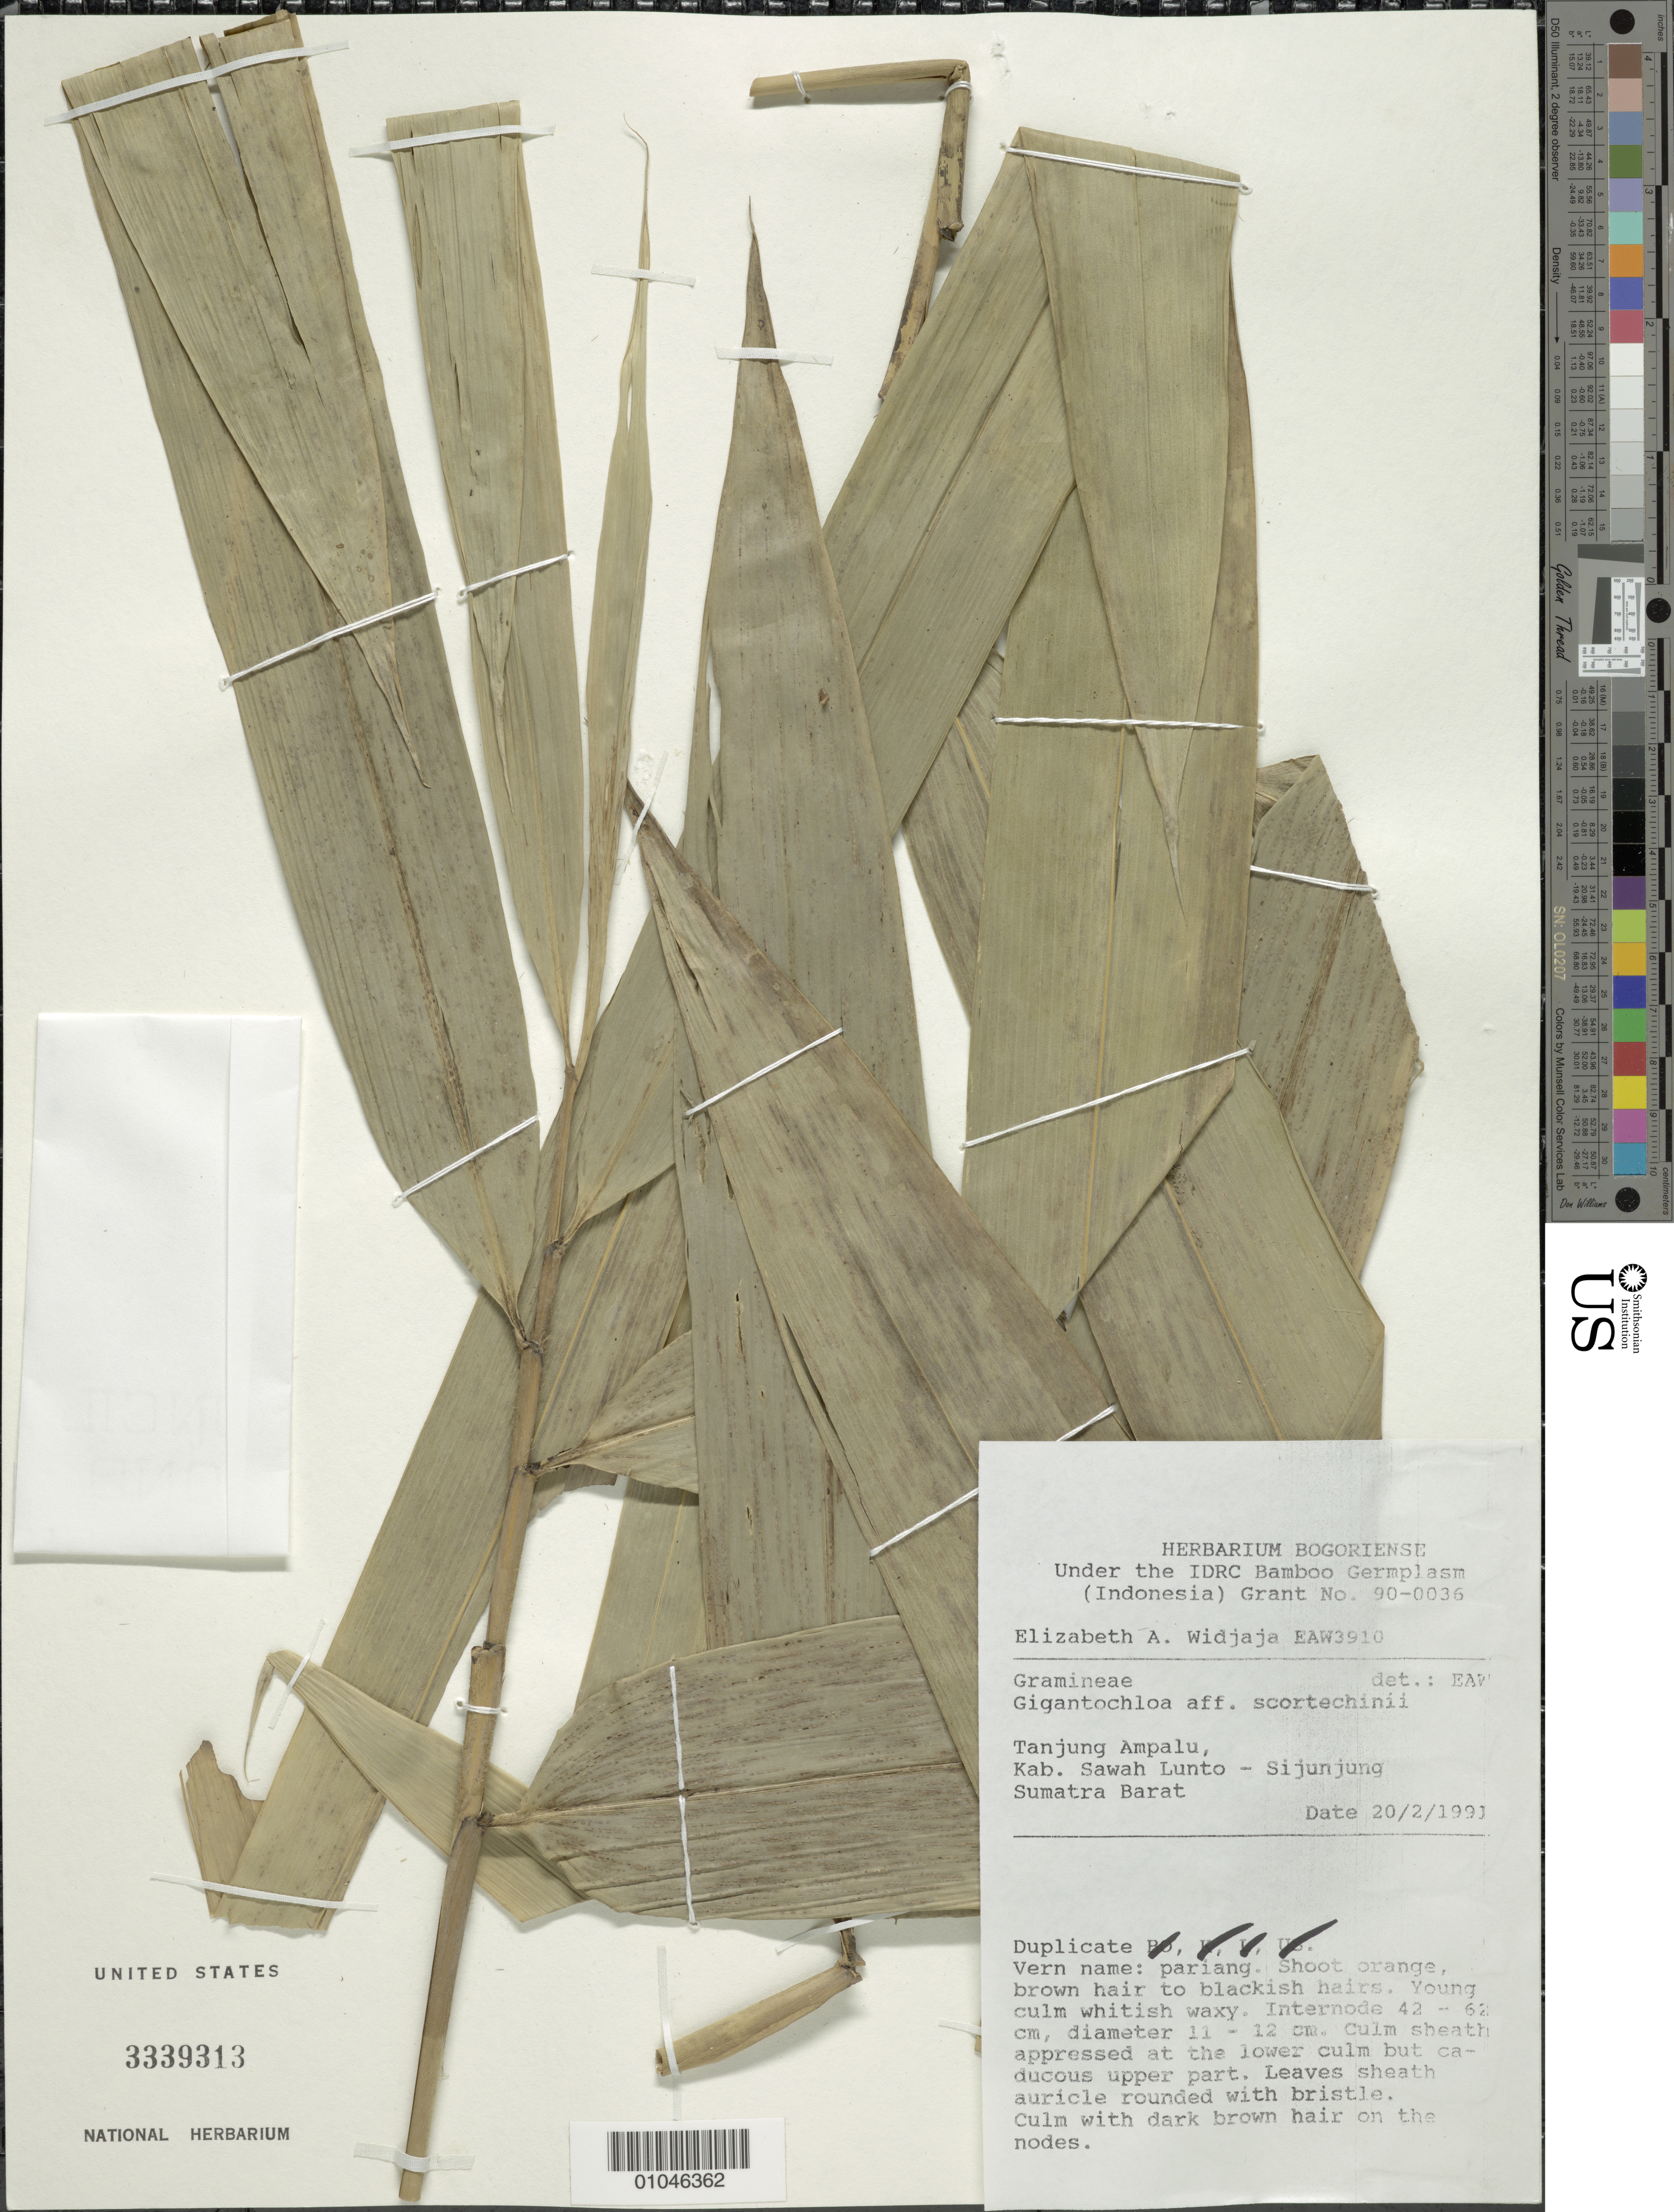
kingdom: Plantae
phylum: Tracheophyta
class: Liliopsida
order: Poales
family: Poaceae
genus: Gigantochloa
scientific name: Gigantochloa scortechinii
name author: Gamble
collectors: E. A. Widjaja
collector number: EAW 3910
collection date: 1991-02-20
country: Indonesia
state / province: Sumatra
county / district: Sumatera Barat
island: Sumatra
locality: Tanjung Ampalu, Kab. Sawah Lunto-Sijunjung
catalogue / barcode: US 3339313